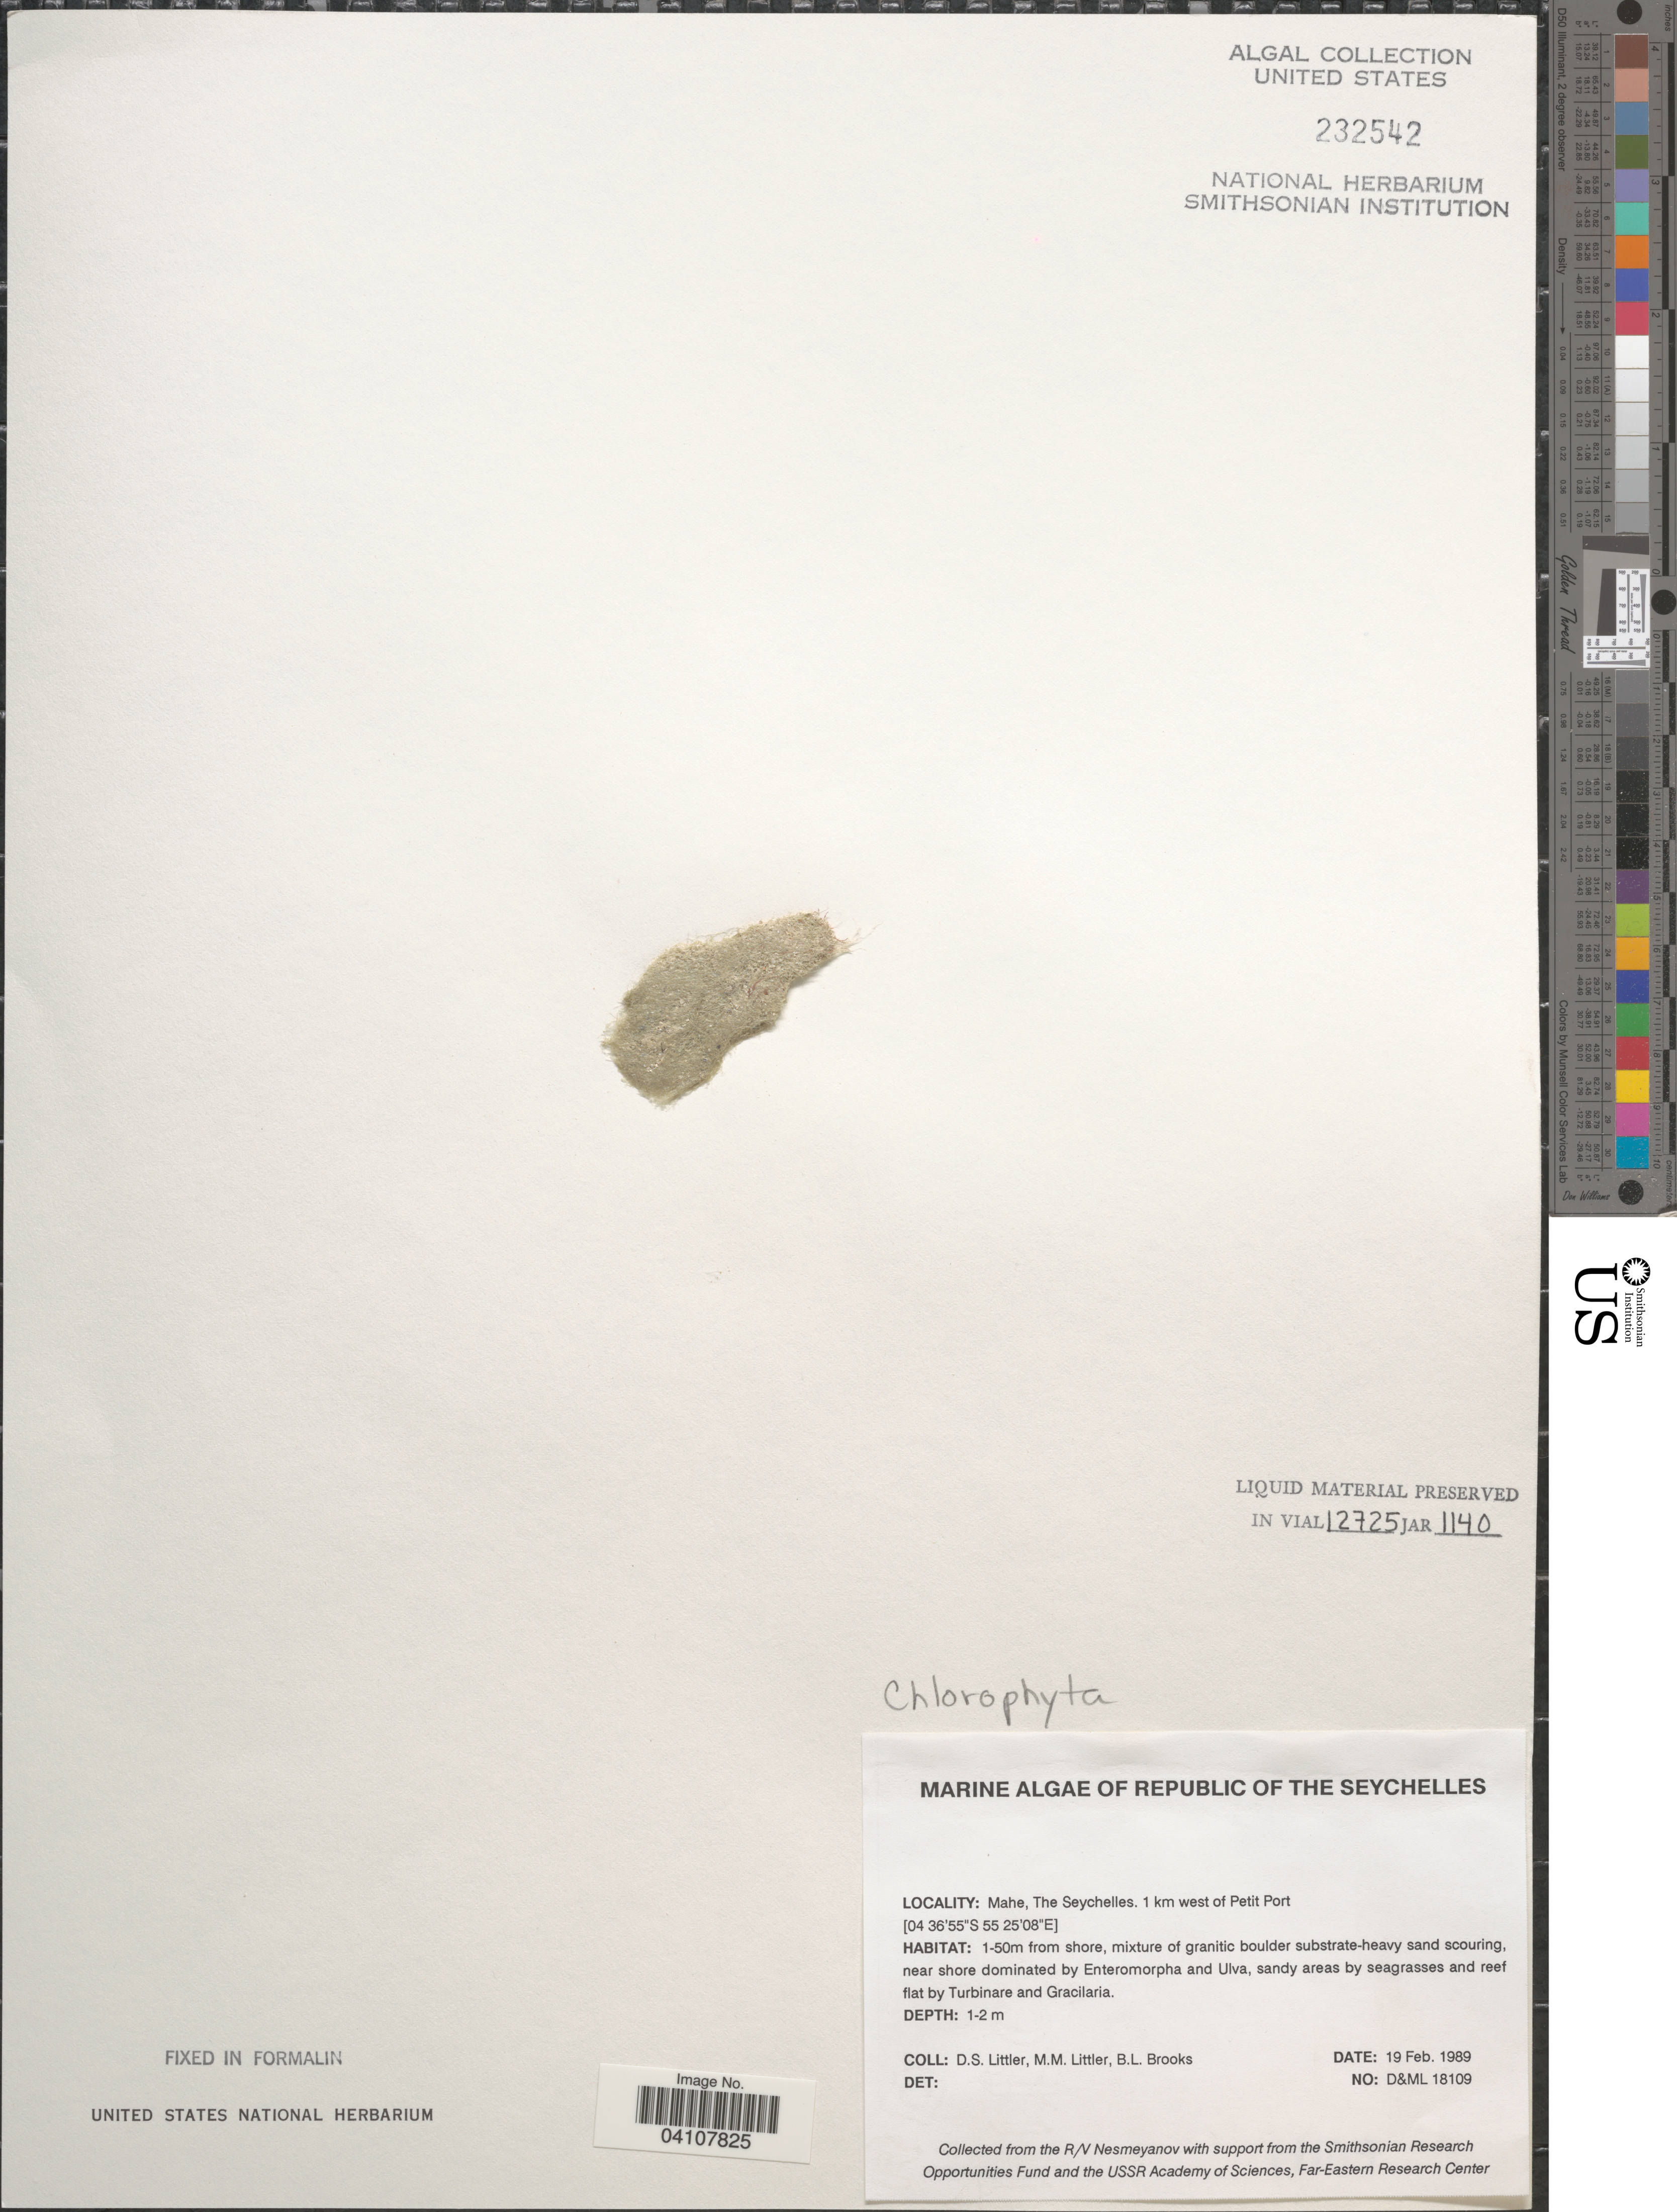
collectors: D. S. Littler & B. Brooks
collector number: D&ML18109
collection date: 1989-02-19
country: Seychelles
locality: Republic of the Seychelles. Mahe. 1 km west of Petit Port. 1-50m from shore.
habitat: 1-50m from shore, mixture of granitic boulder substrate-heavy sand scouring, near shore dominated by Enteromorpha and Ulva, sandy areas by seagrasses and reef flat by Turbinare and Gracilaria.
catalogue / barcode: US 232542